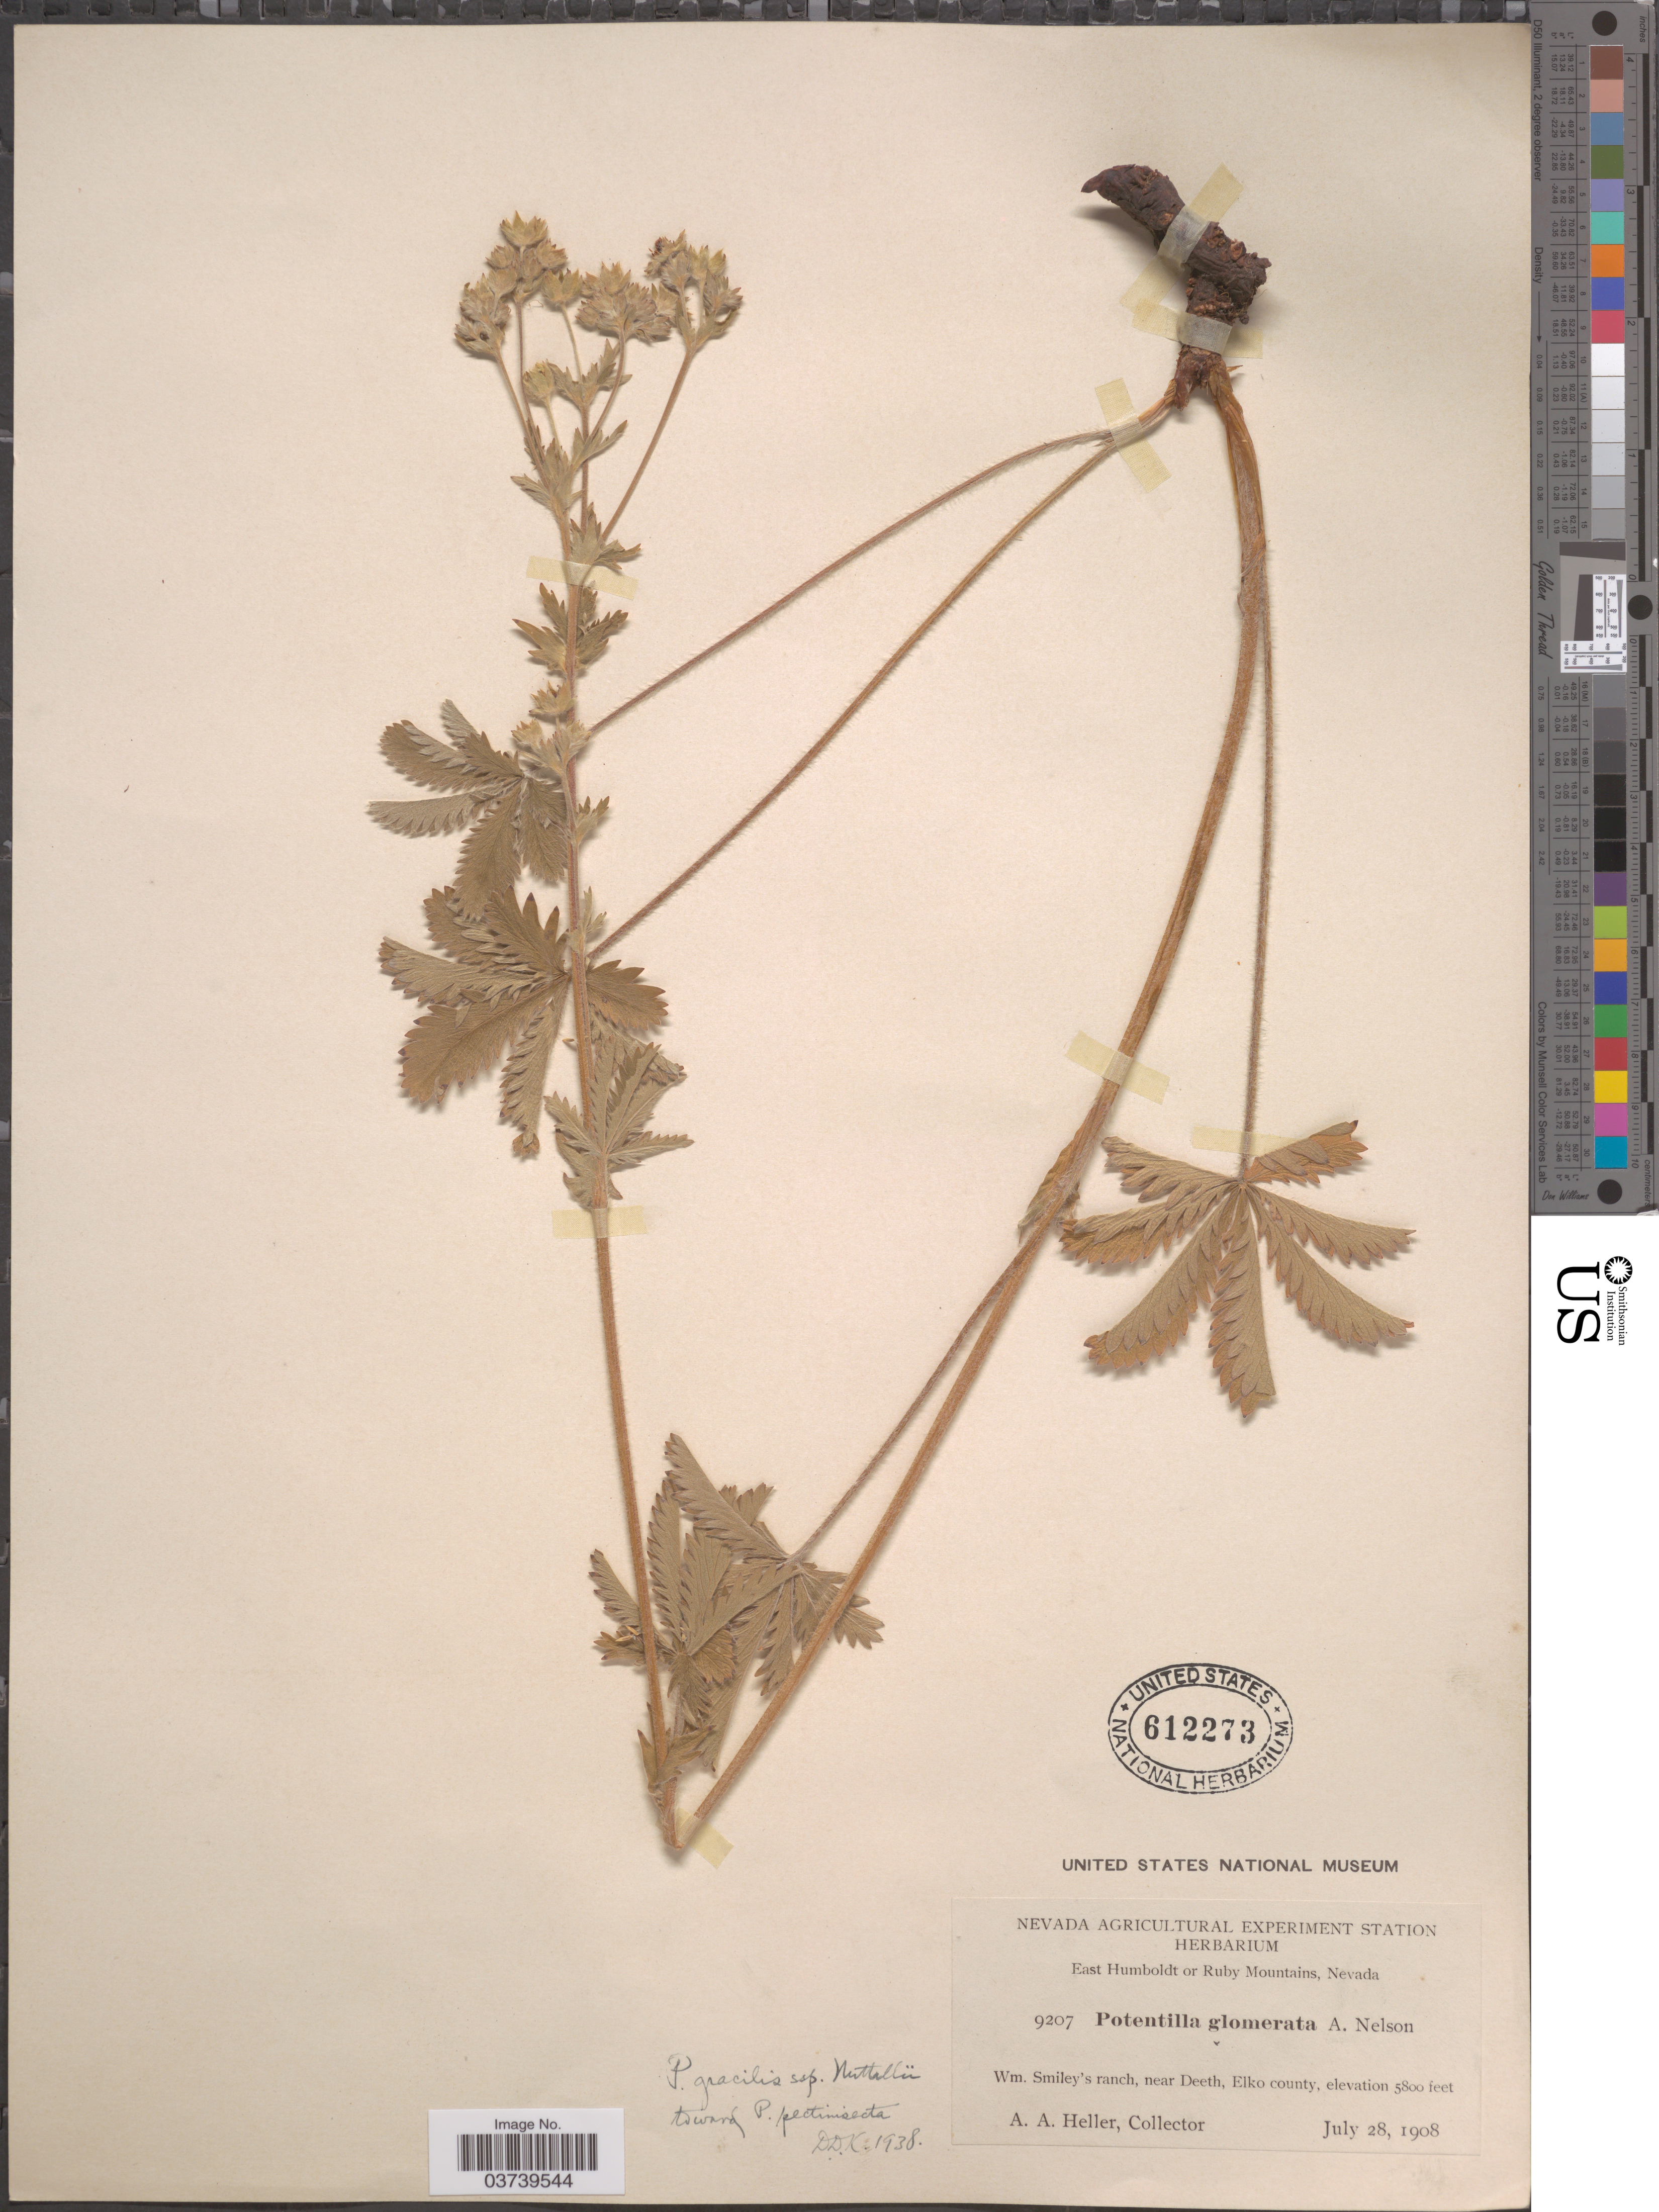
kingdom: Plantae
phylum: Tracheophyta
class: Magnoliopsida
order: Rosales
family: Rosaceae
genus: Potentilla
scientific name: Potentilla gracilis var. fastigiata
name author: (Nutt.) S. Watson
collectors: A. A. Heller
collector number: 9207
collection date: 1908-07-28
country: United States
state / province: Nevada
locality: East Humboldt or Ruby Mountains. Wm. Smiley's ranch, near Deeth, Elko county.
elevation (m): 1768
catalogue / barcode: US 612273